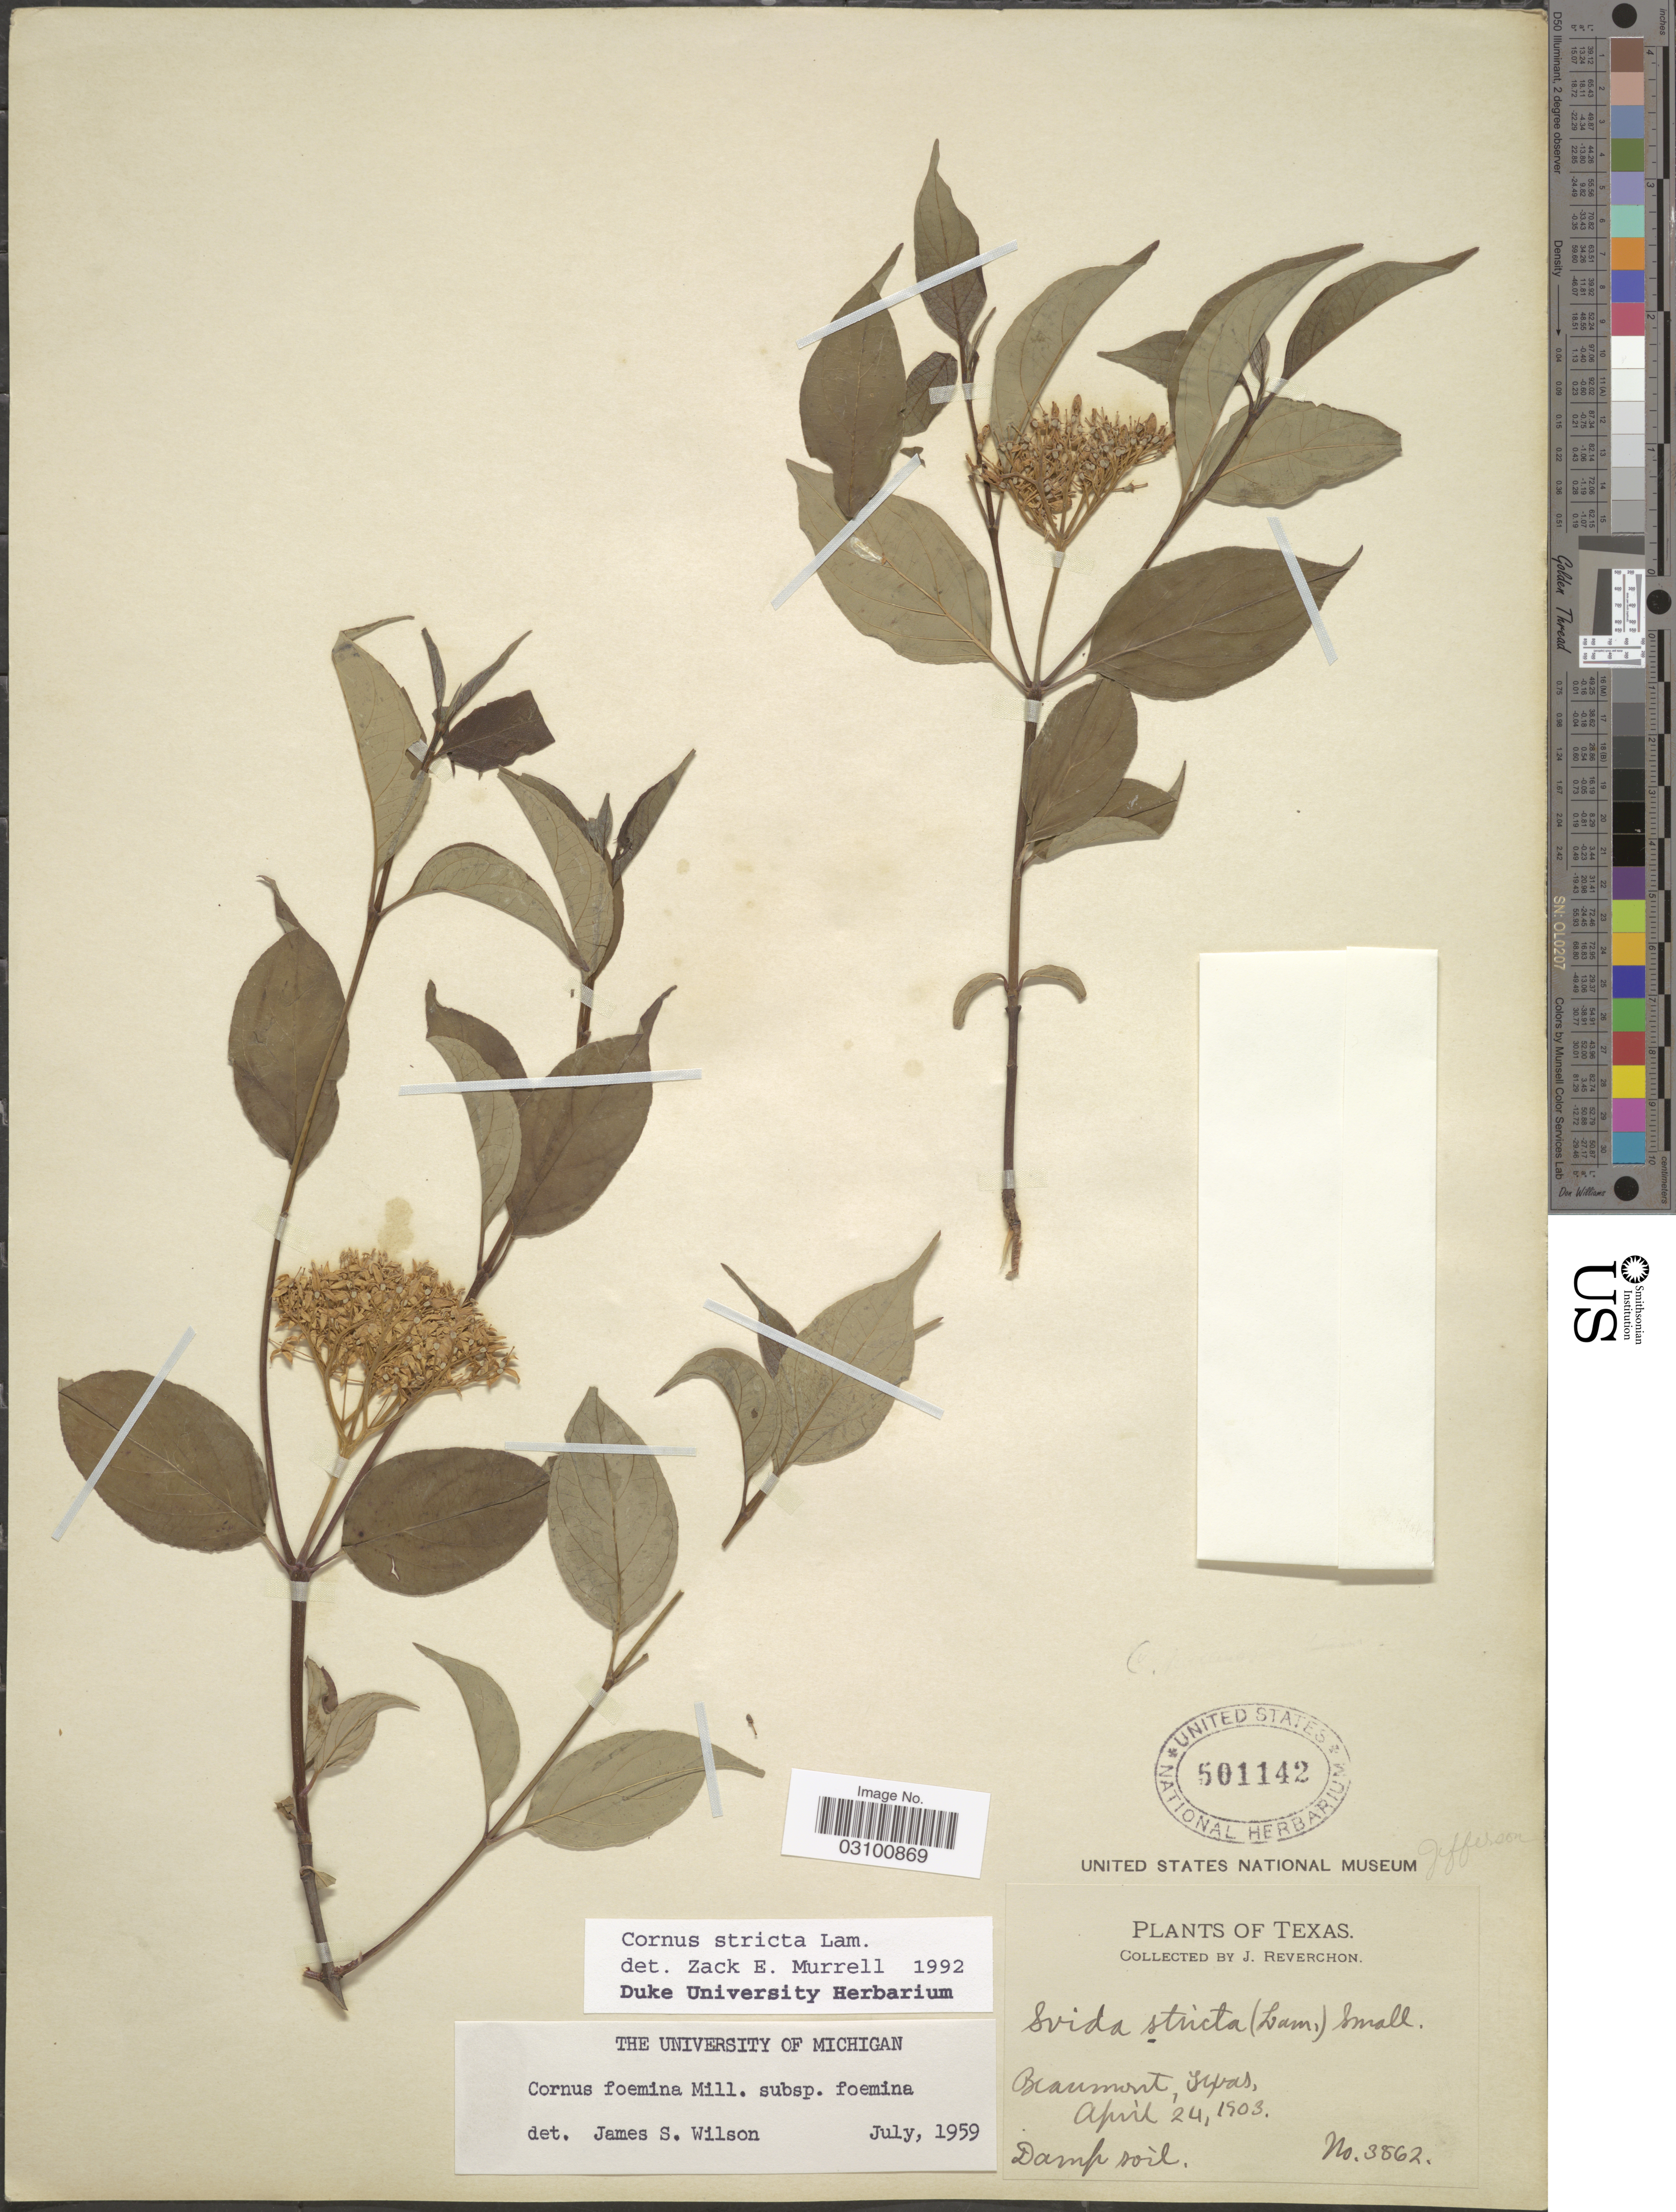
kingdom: Plantae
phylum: Tracheophyta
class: Magnoliopsida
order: Cornales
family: Cornaceae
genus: Cornus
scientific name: Cornus stricta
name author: Lam.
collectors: J. Reverchon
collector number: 3862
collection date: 1903-08-24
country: United States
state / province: Texas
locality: Jefferson. Beaumont.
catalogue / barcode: US 501142